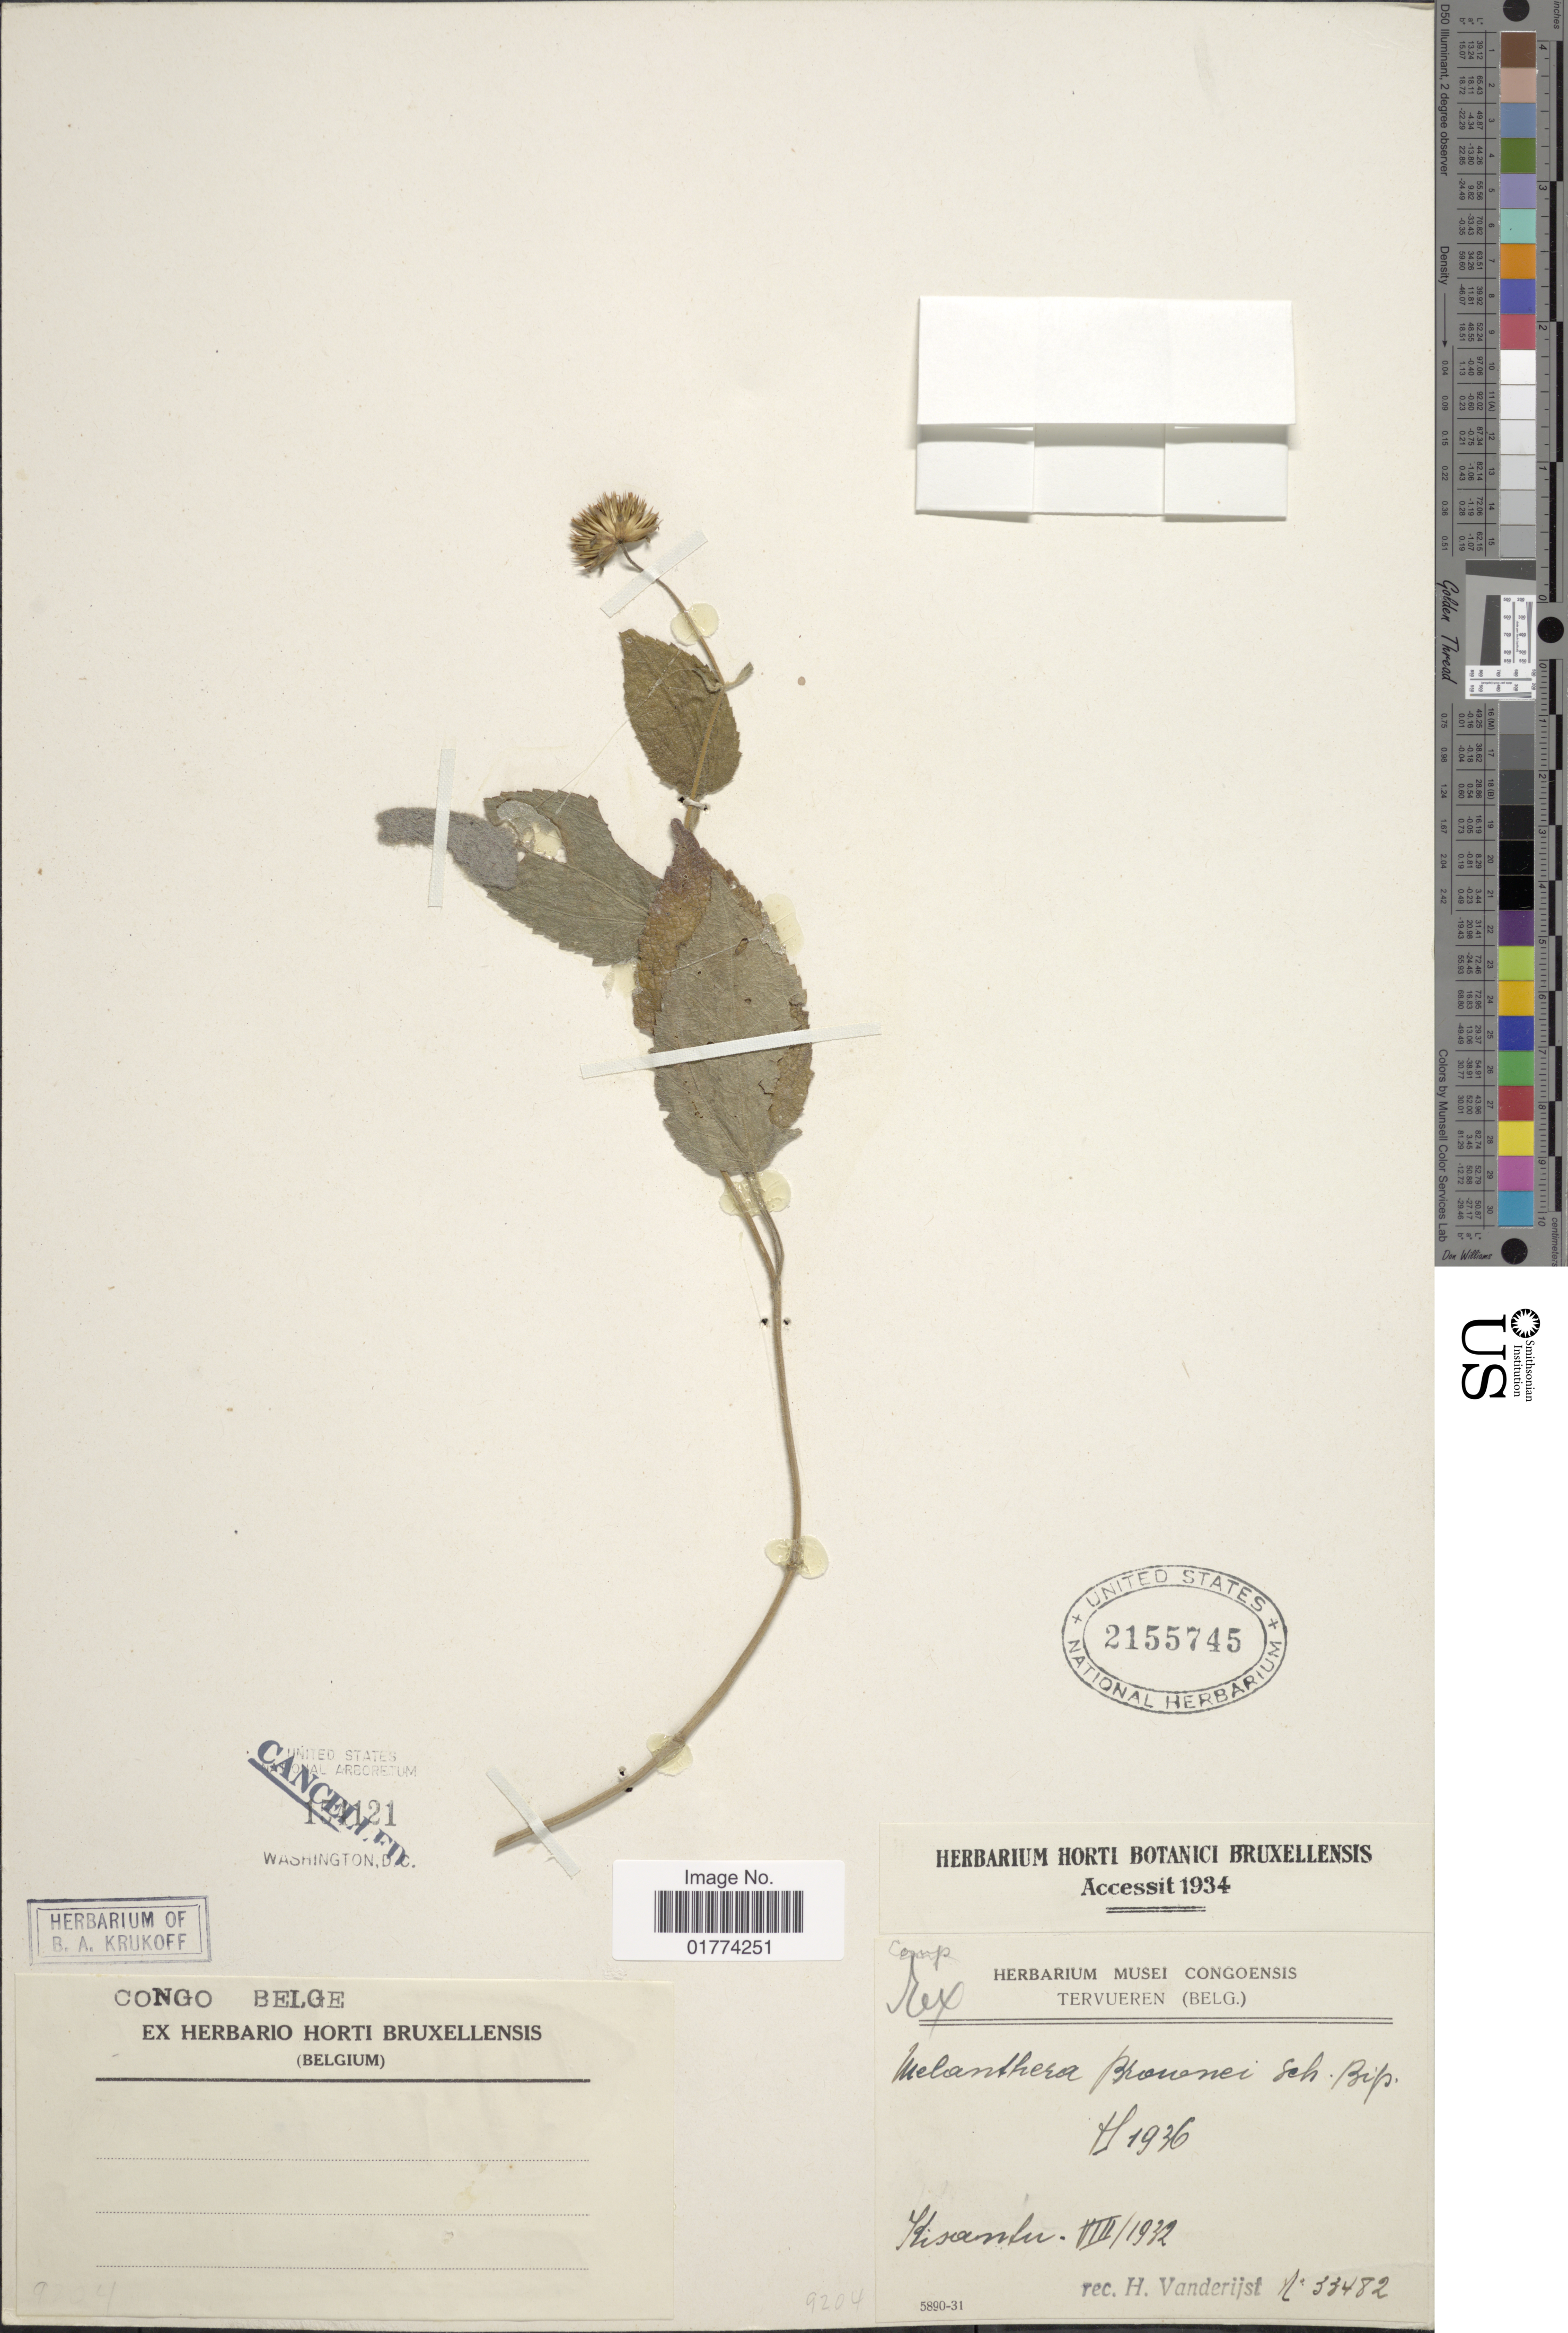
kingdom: Plantae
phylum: Tracheophyta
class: Magnoliopsida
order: Asterales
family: Asteraceae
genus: Melanthera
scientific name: Melanthera scandens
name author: (Schumach. & Thonn.) Brenan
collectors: H. Vanderyst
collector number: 33482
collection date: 1932-08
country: Congo, Democratic Republic of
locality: Kisambu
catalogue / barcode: US 2155745